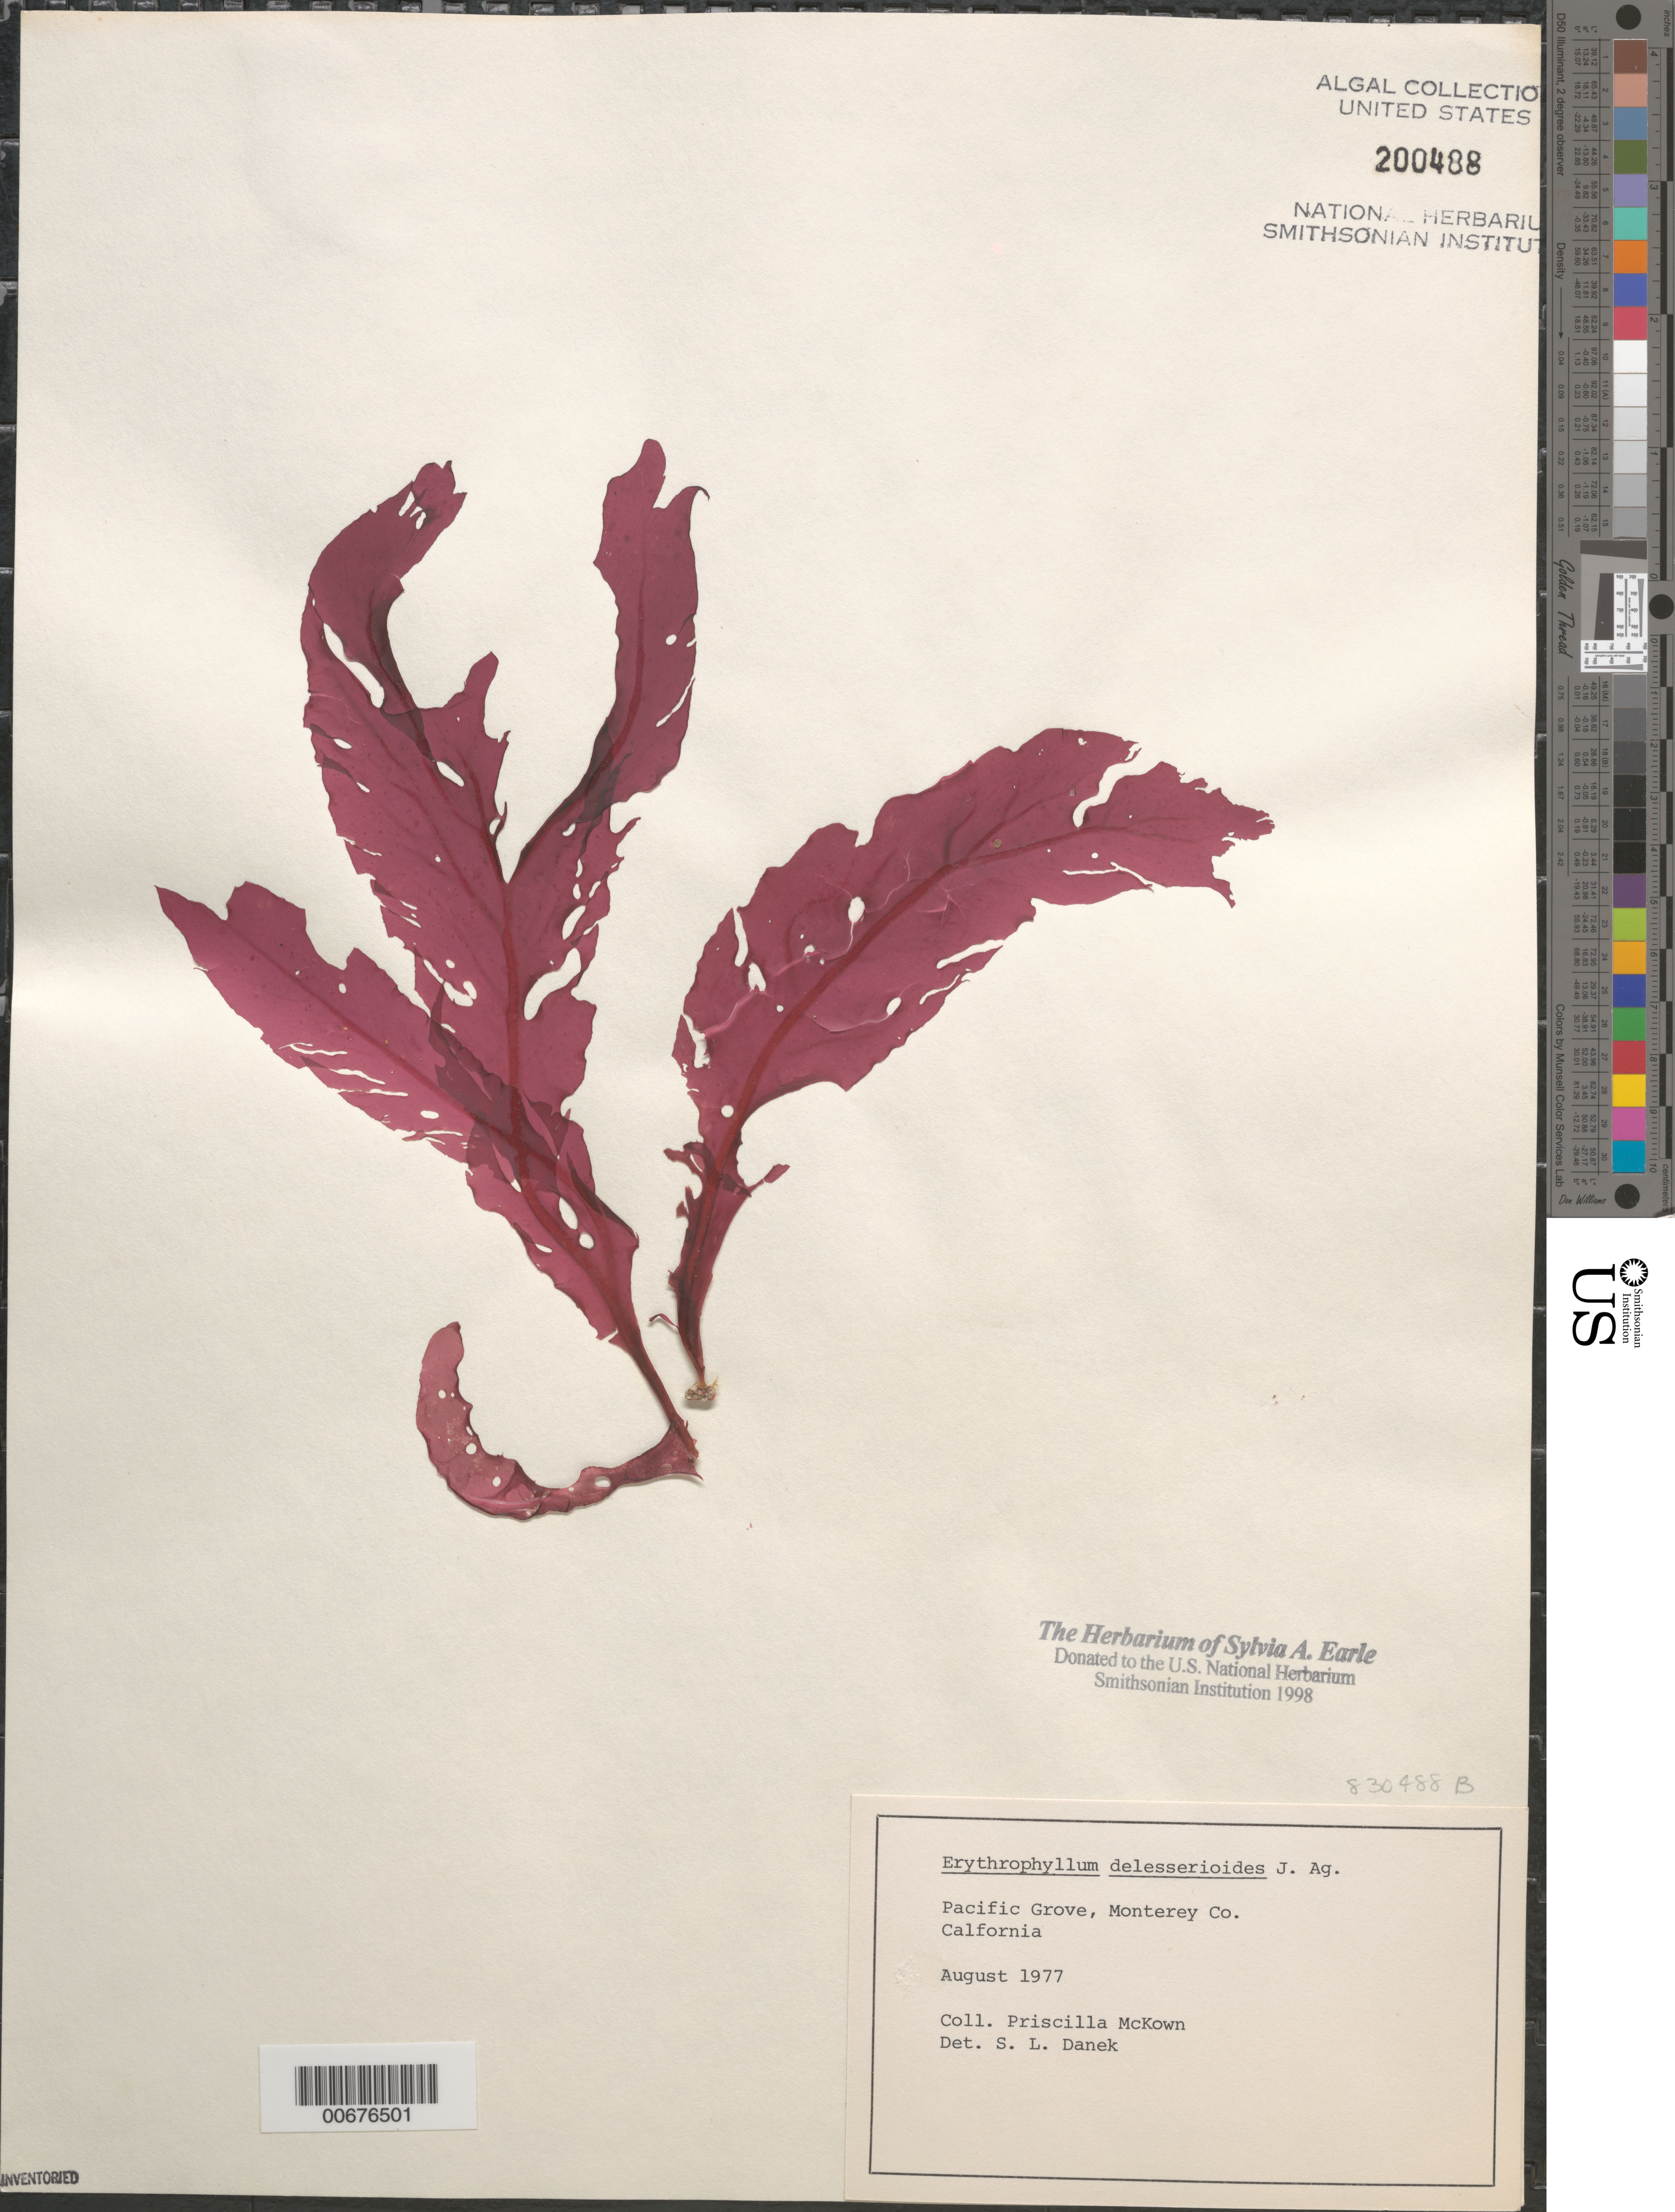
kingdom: Plantae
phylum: Rhodophyta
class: Florideophyceae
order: Gigartinales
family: Kallymeniaceae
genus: Erythrophyllum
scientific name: Erythrophyllum delesserioides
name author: J. Agardh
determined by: Danek, S. L.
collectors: P. McKown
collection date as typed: Aug 1977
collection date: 1977-08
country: United States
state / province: California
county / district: Monterey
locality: Pacific Grove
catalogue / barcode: US 200488